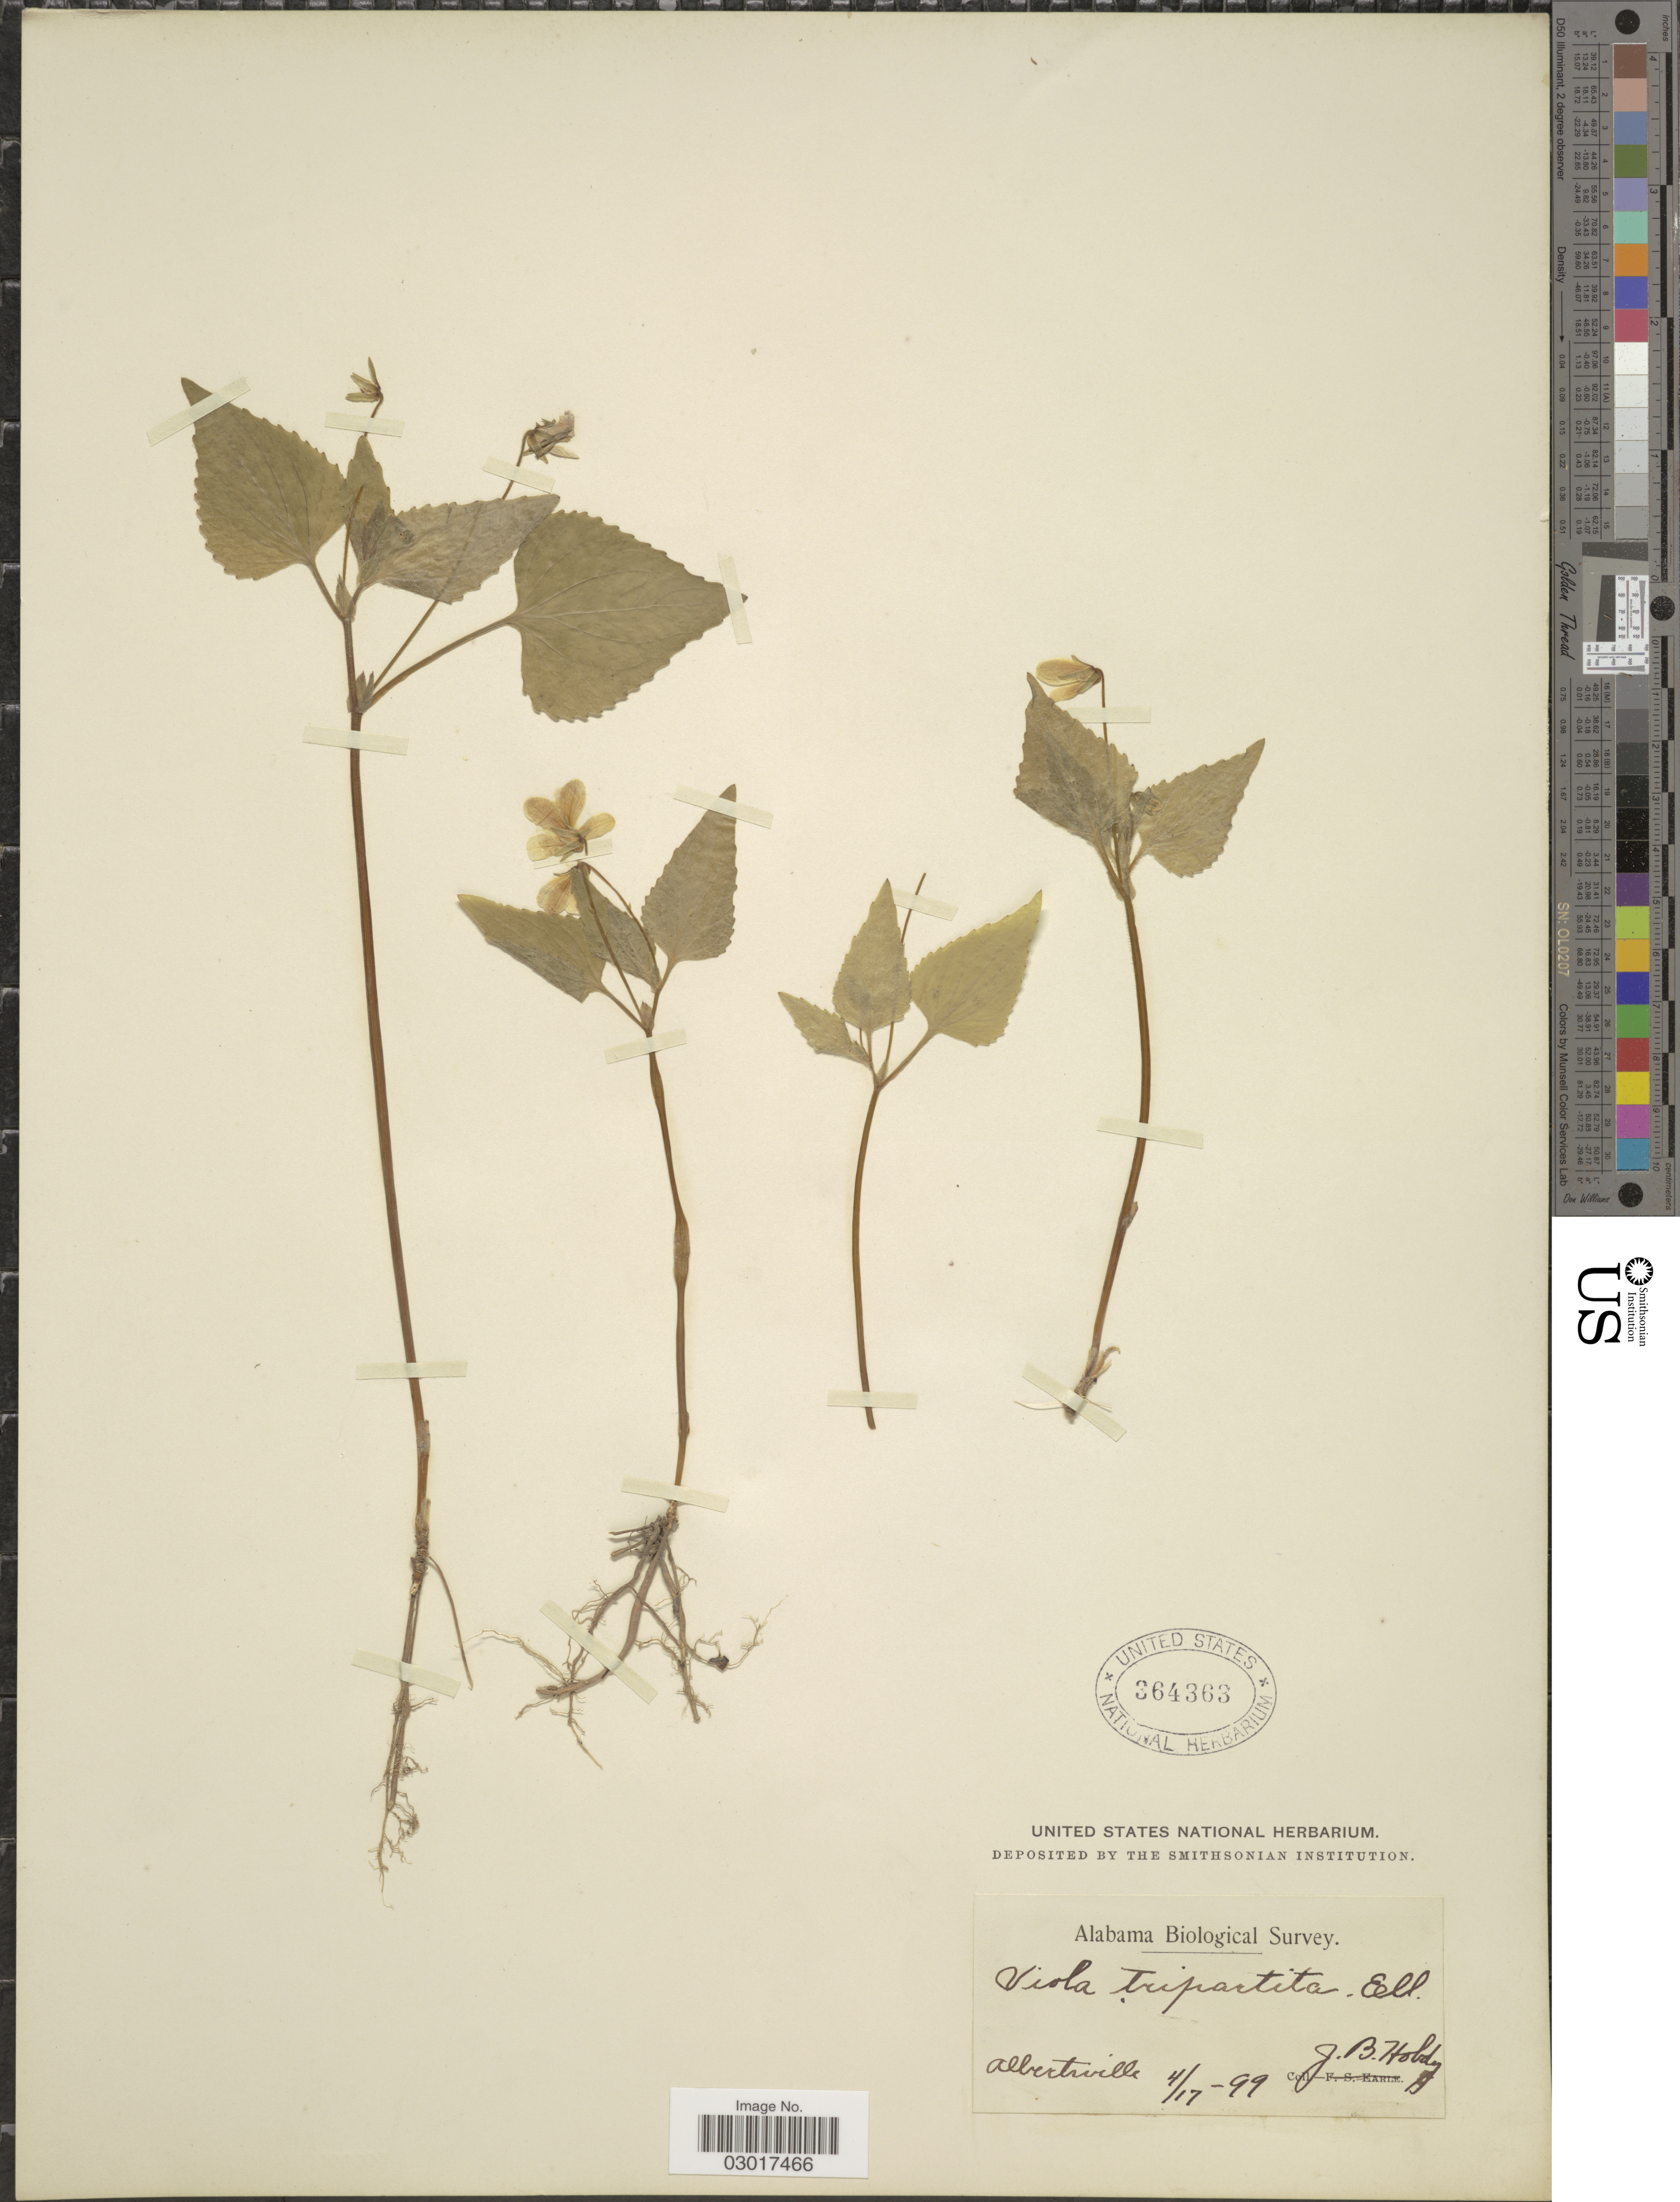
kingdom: Plantae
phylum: Tracheophyta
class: Magnoliopsida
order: Malpighiales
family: Violaceae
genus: Viola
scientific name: Viola tripartita var. glaberrima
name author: (Ging.) R.M. Harper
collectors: J. Hobdy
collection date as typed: Transcribed d/m/y: 17/4/99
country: United States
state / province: Alabama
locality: Albertville.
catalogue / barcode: US 364363